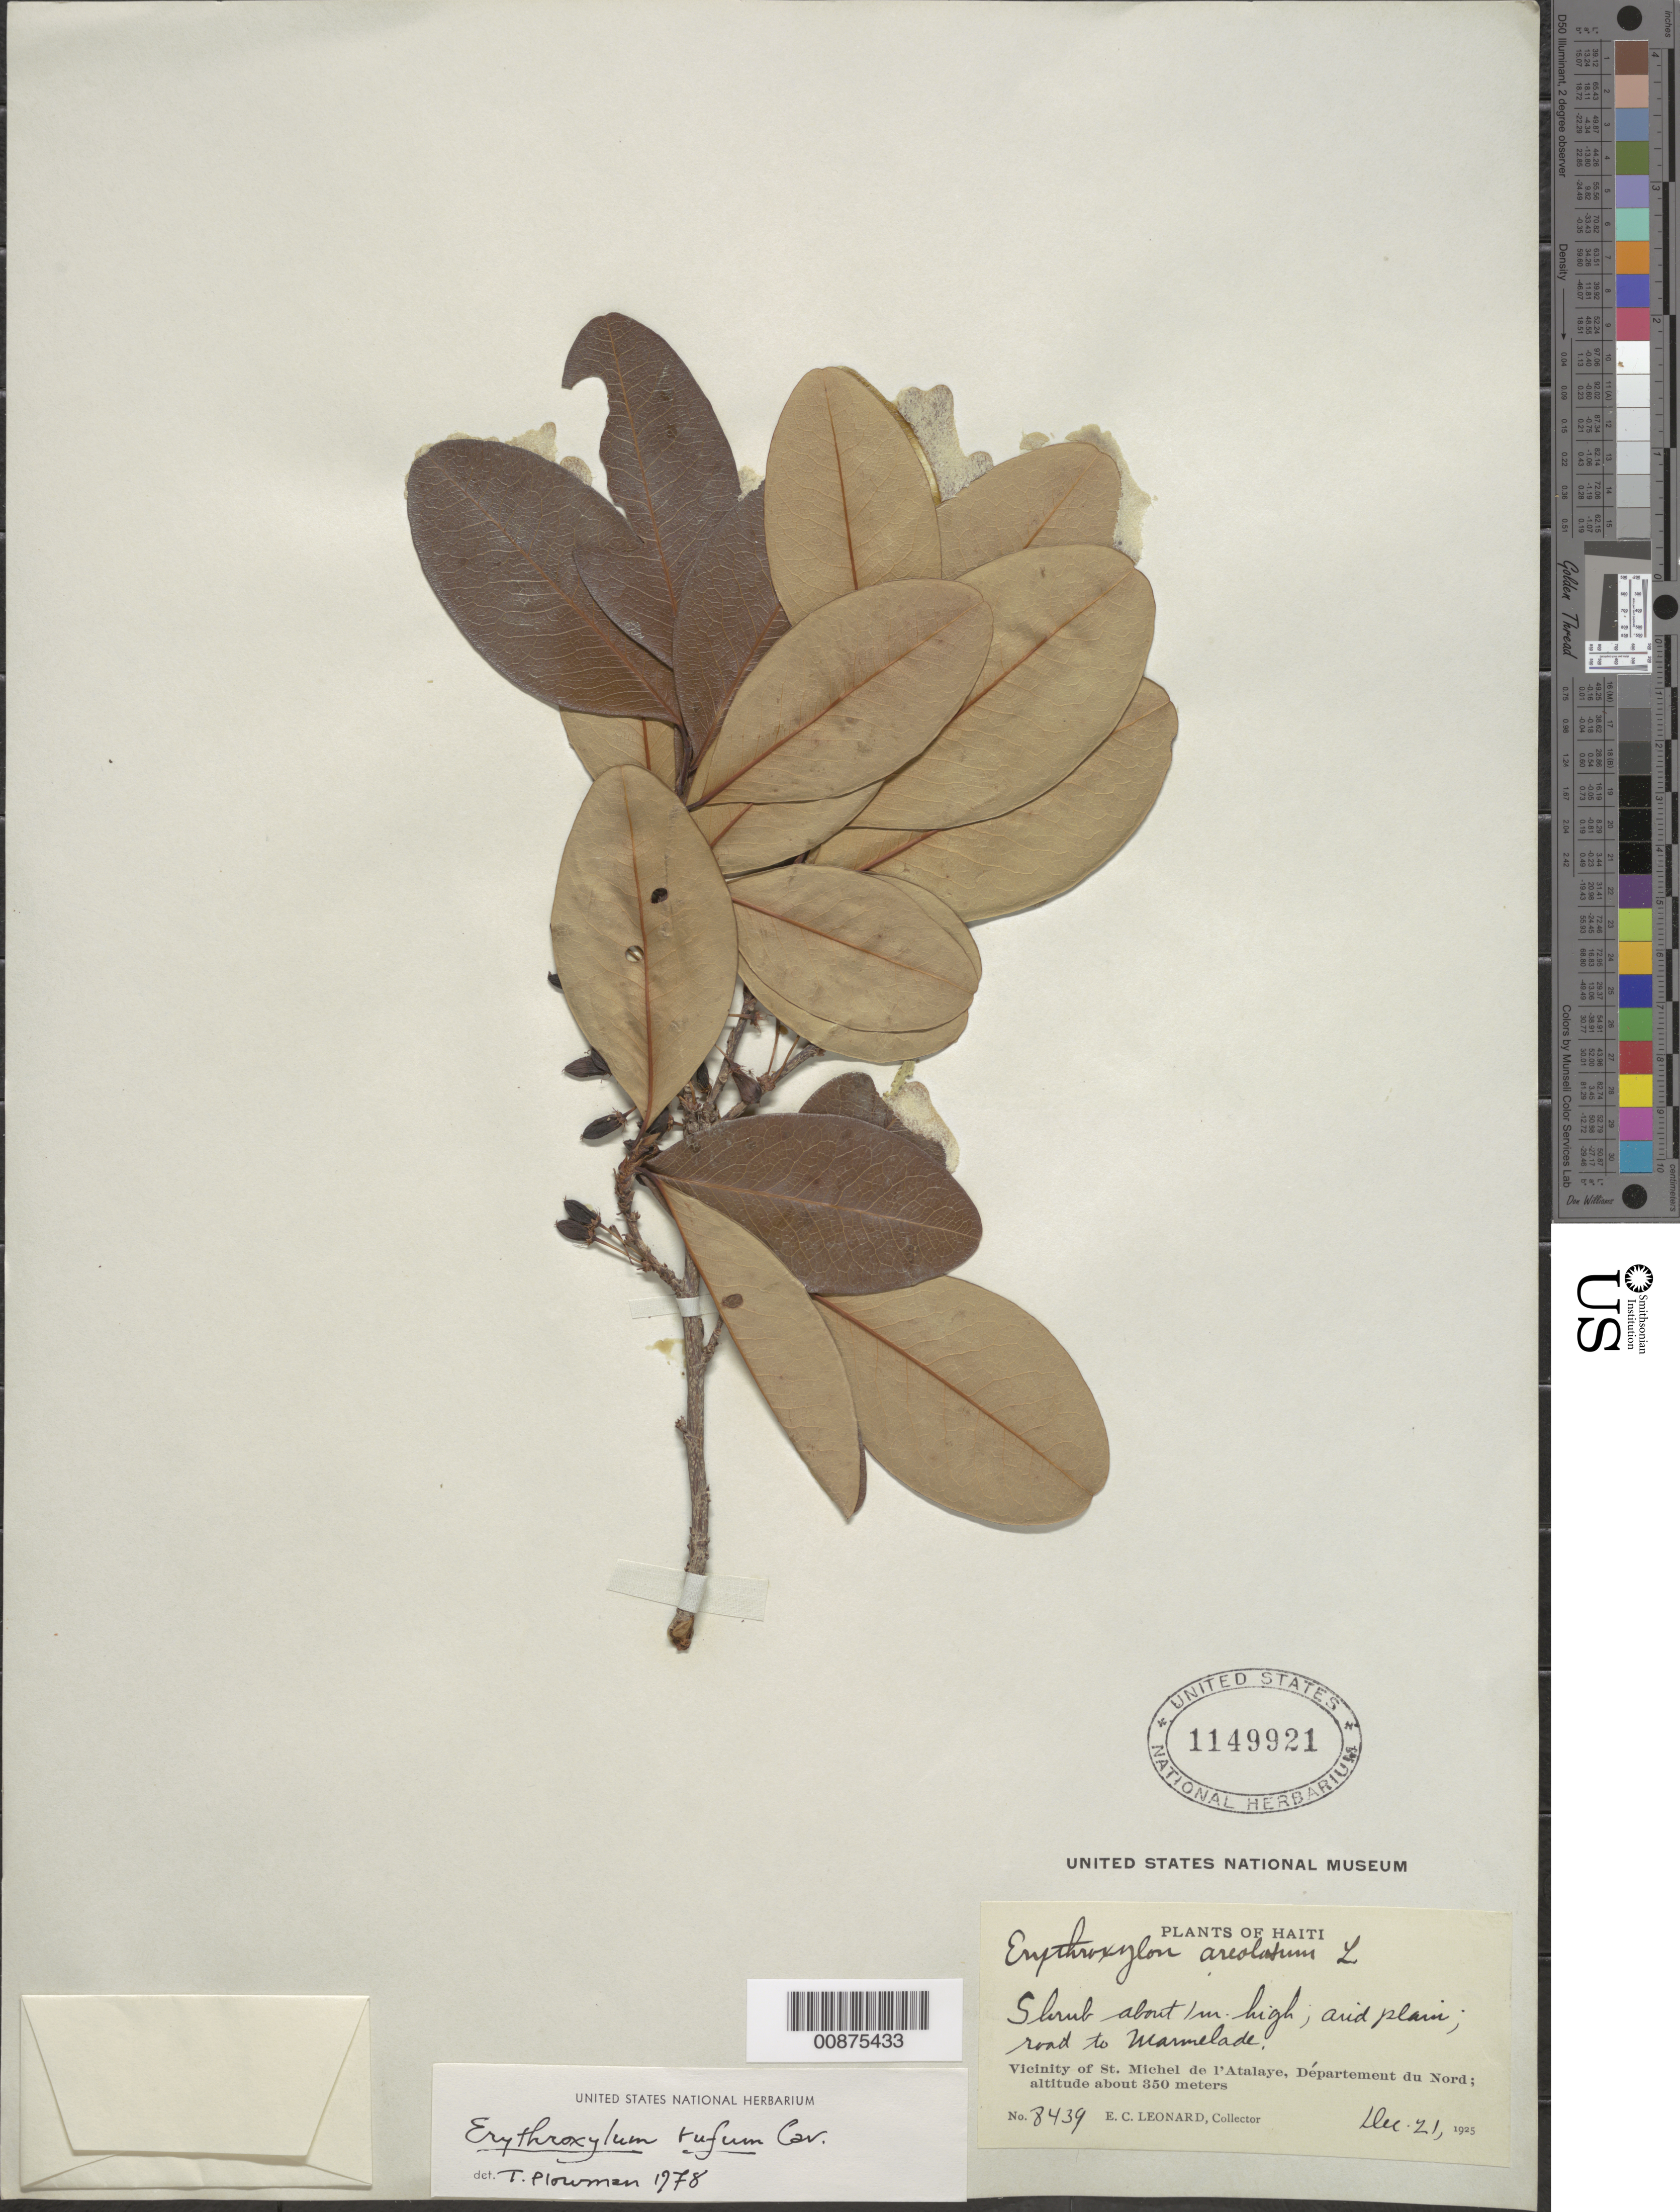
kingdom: Plantae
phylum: Tracheophyta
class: Magnoliopsida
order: Malpighiales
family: Erythroxylaceae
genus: Erythroxylum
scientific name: Erythroxylum rufum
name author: Cav.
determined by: Plowman, Timothy C.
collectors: E. C. Leonard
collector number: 8439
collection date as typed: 21 Dec 1925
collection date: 1925-12-21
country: Haiti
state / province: Nord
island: Hispaniola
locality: Vicinity of St. Michel de l'Atalaye, road to Marmelade.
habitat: Arid plain.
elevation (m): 350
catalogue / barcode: US 1149921